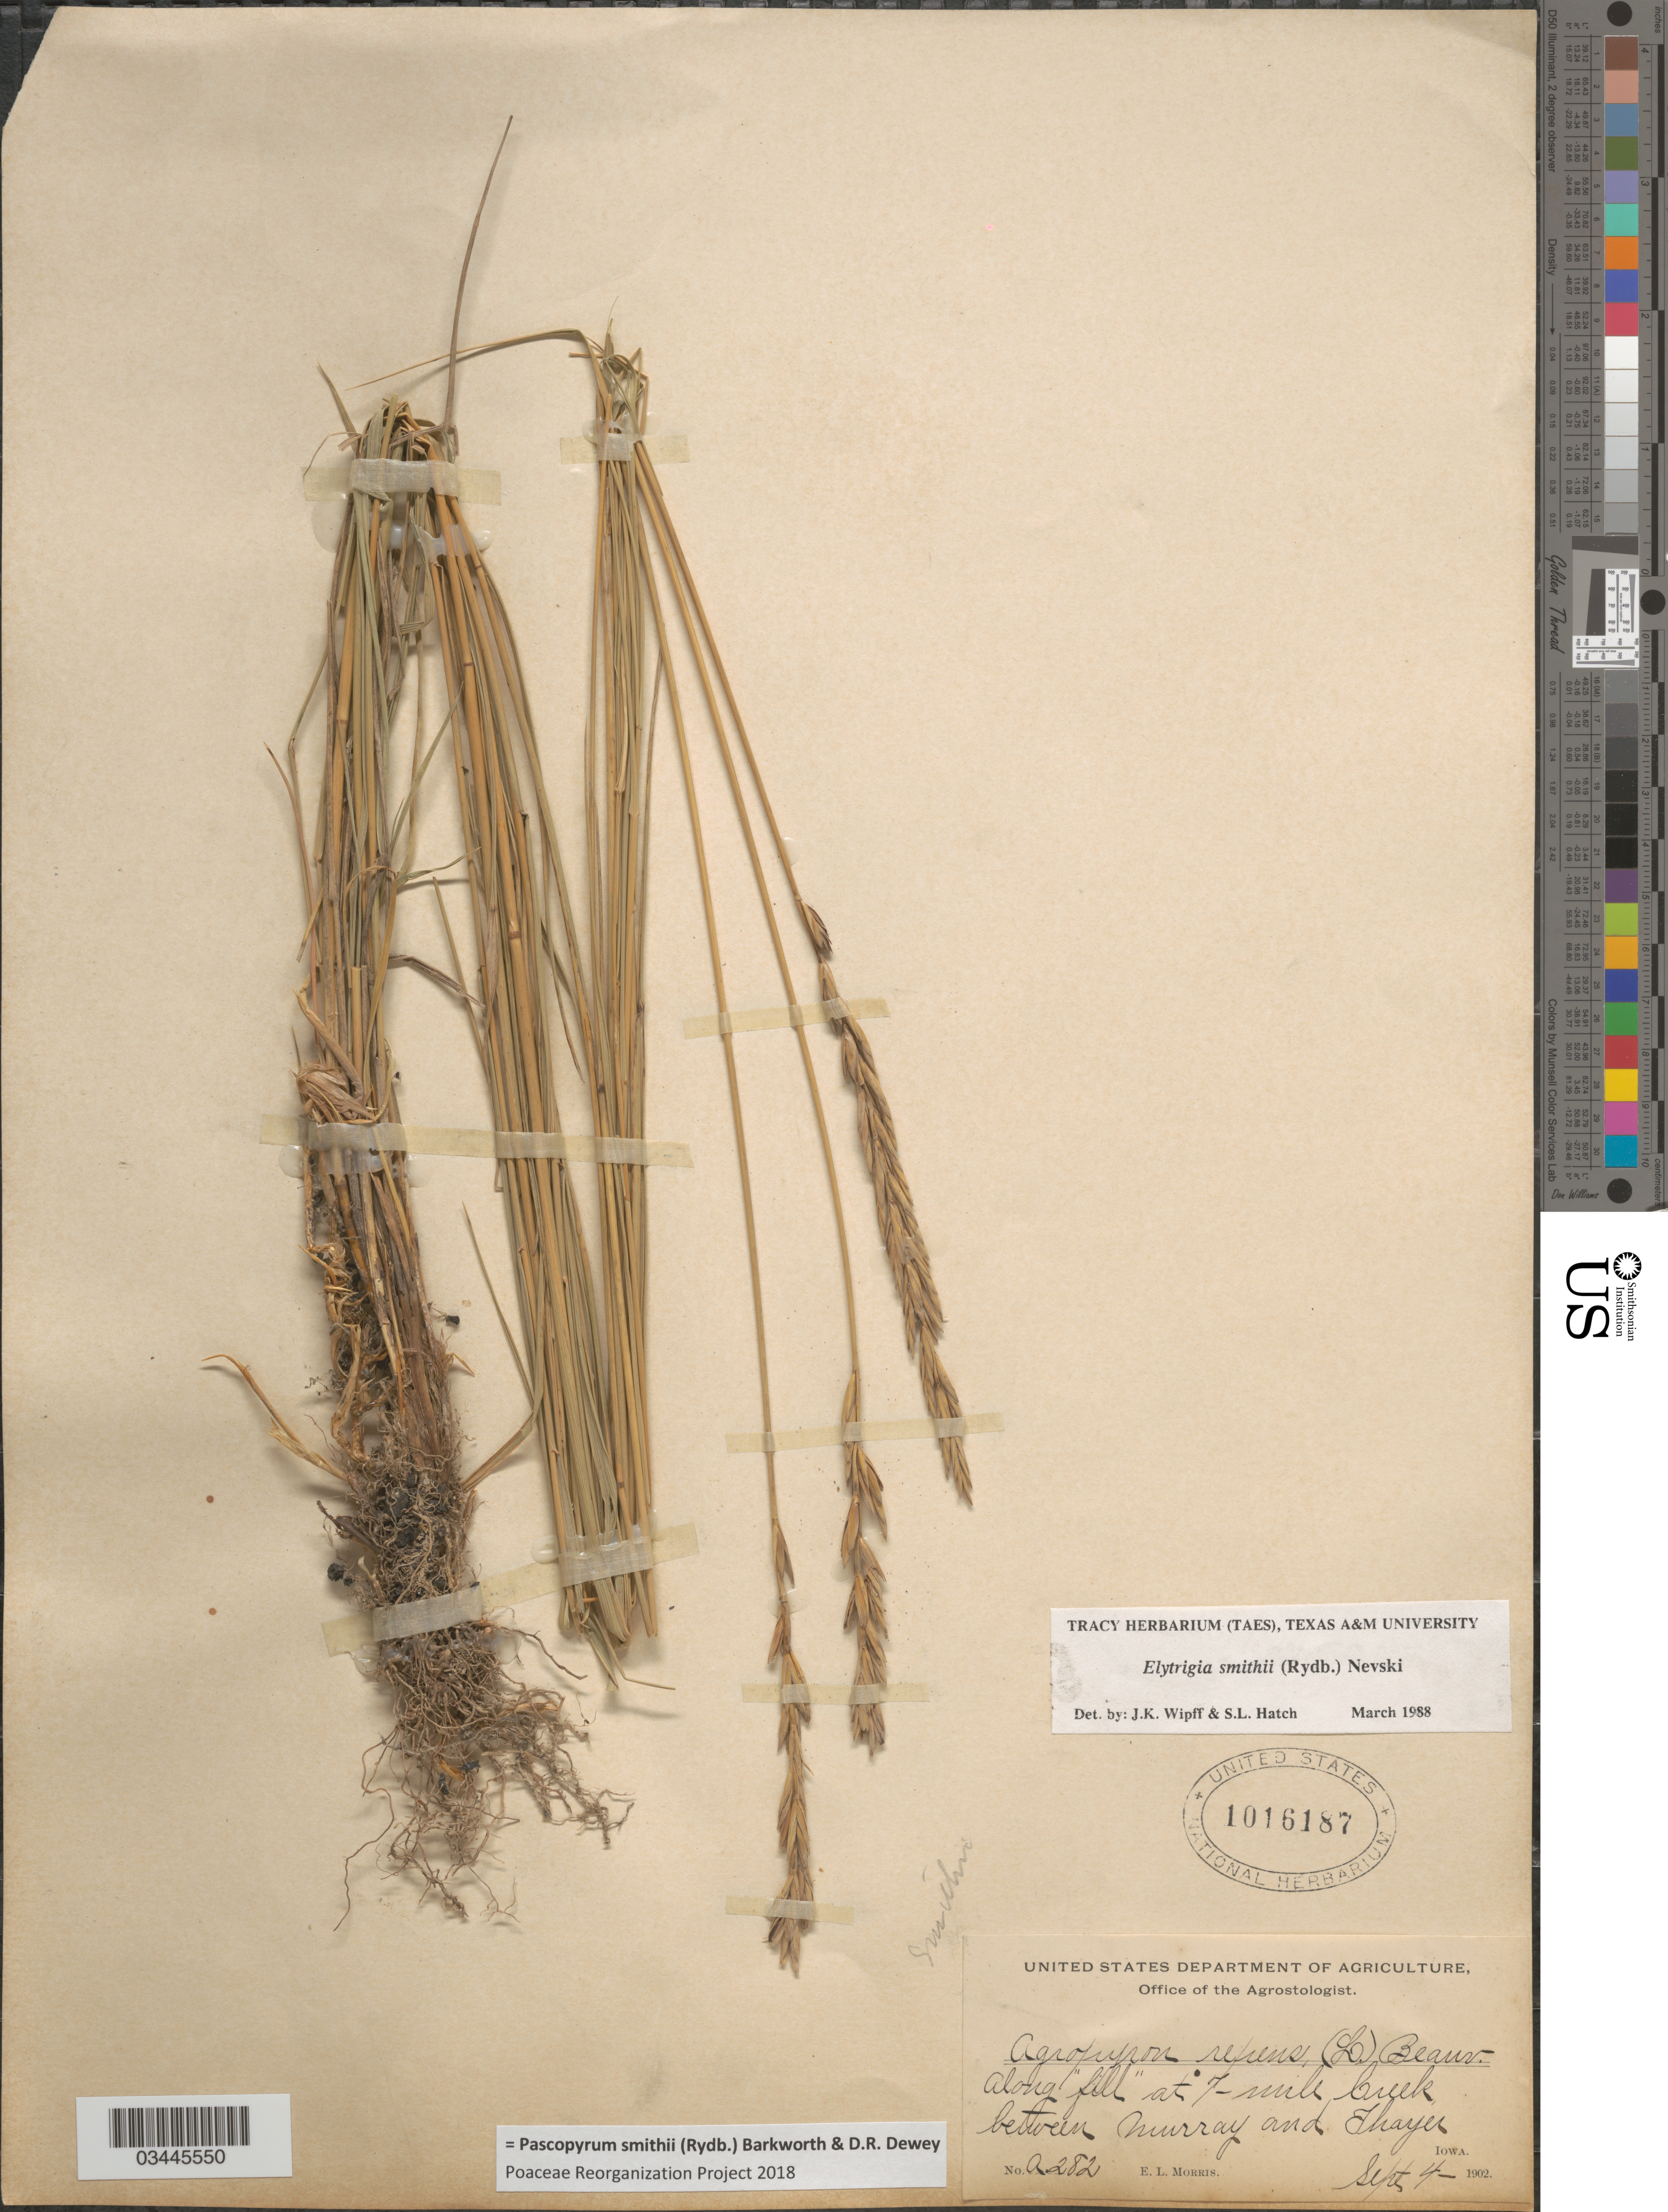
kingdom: Plantae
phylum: Tracheophyta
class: Liliopsida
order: Poales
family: Poaceae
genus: Pascopyrum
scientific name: Pascopyrum smithii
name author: (Rydb.) Barkworth & Dewey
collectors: E. Morris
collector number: A282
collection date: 1902-09-04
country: United States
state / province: Iowa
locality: Along "fill" at 7-mile Creek between Murray and Thayer.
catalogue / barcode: US 1016187